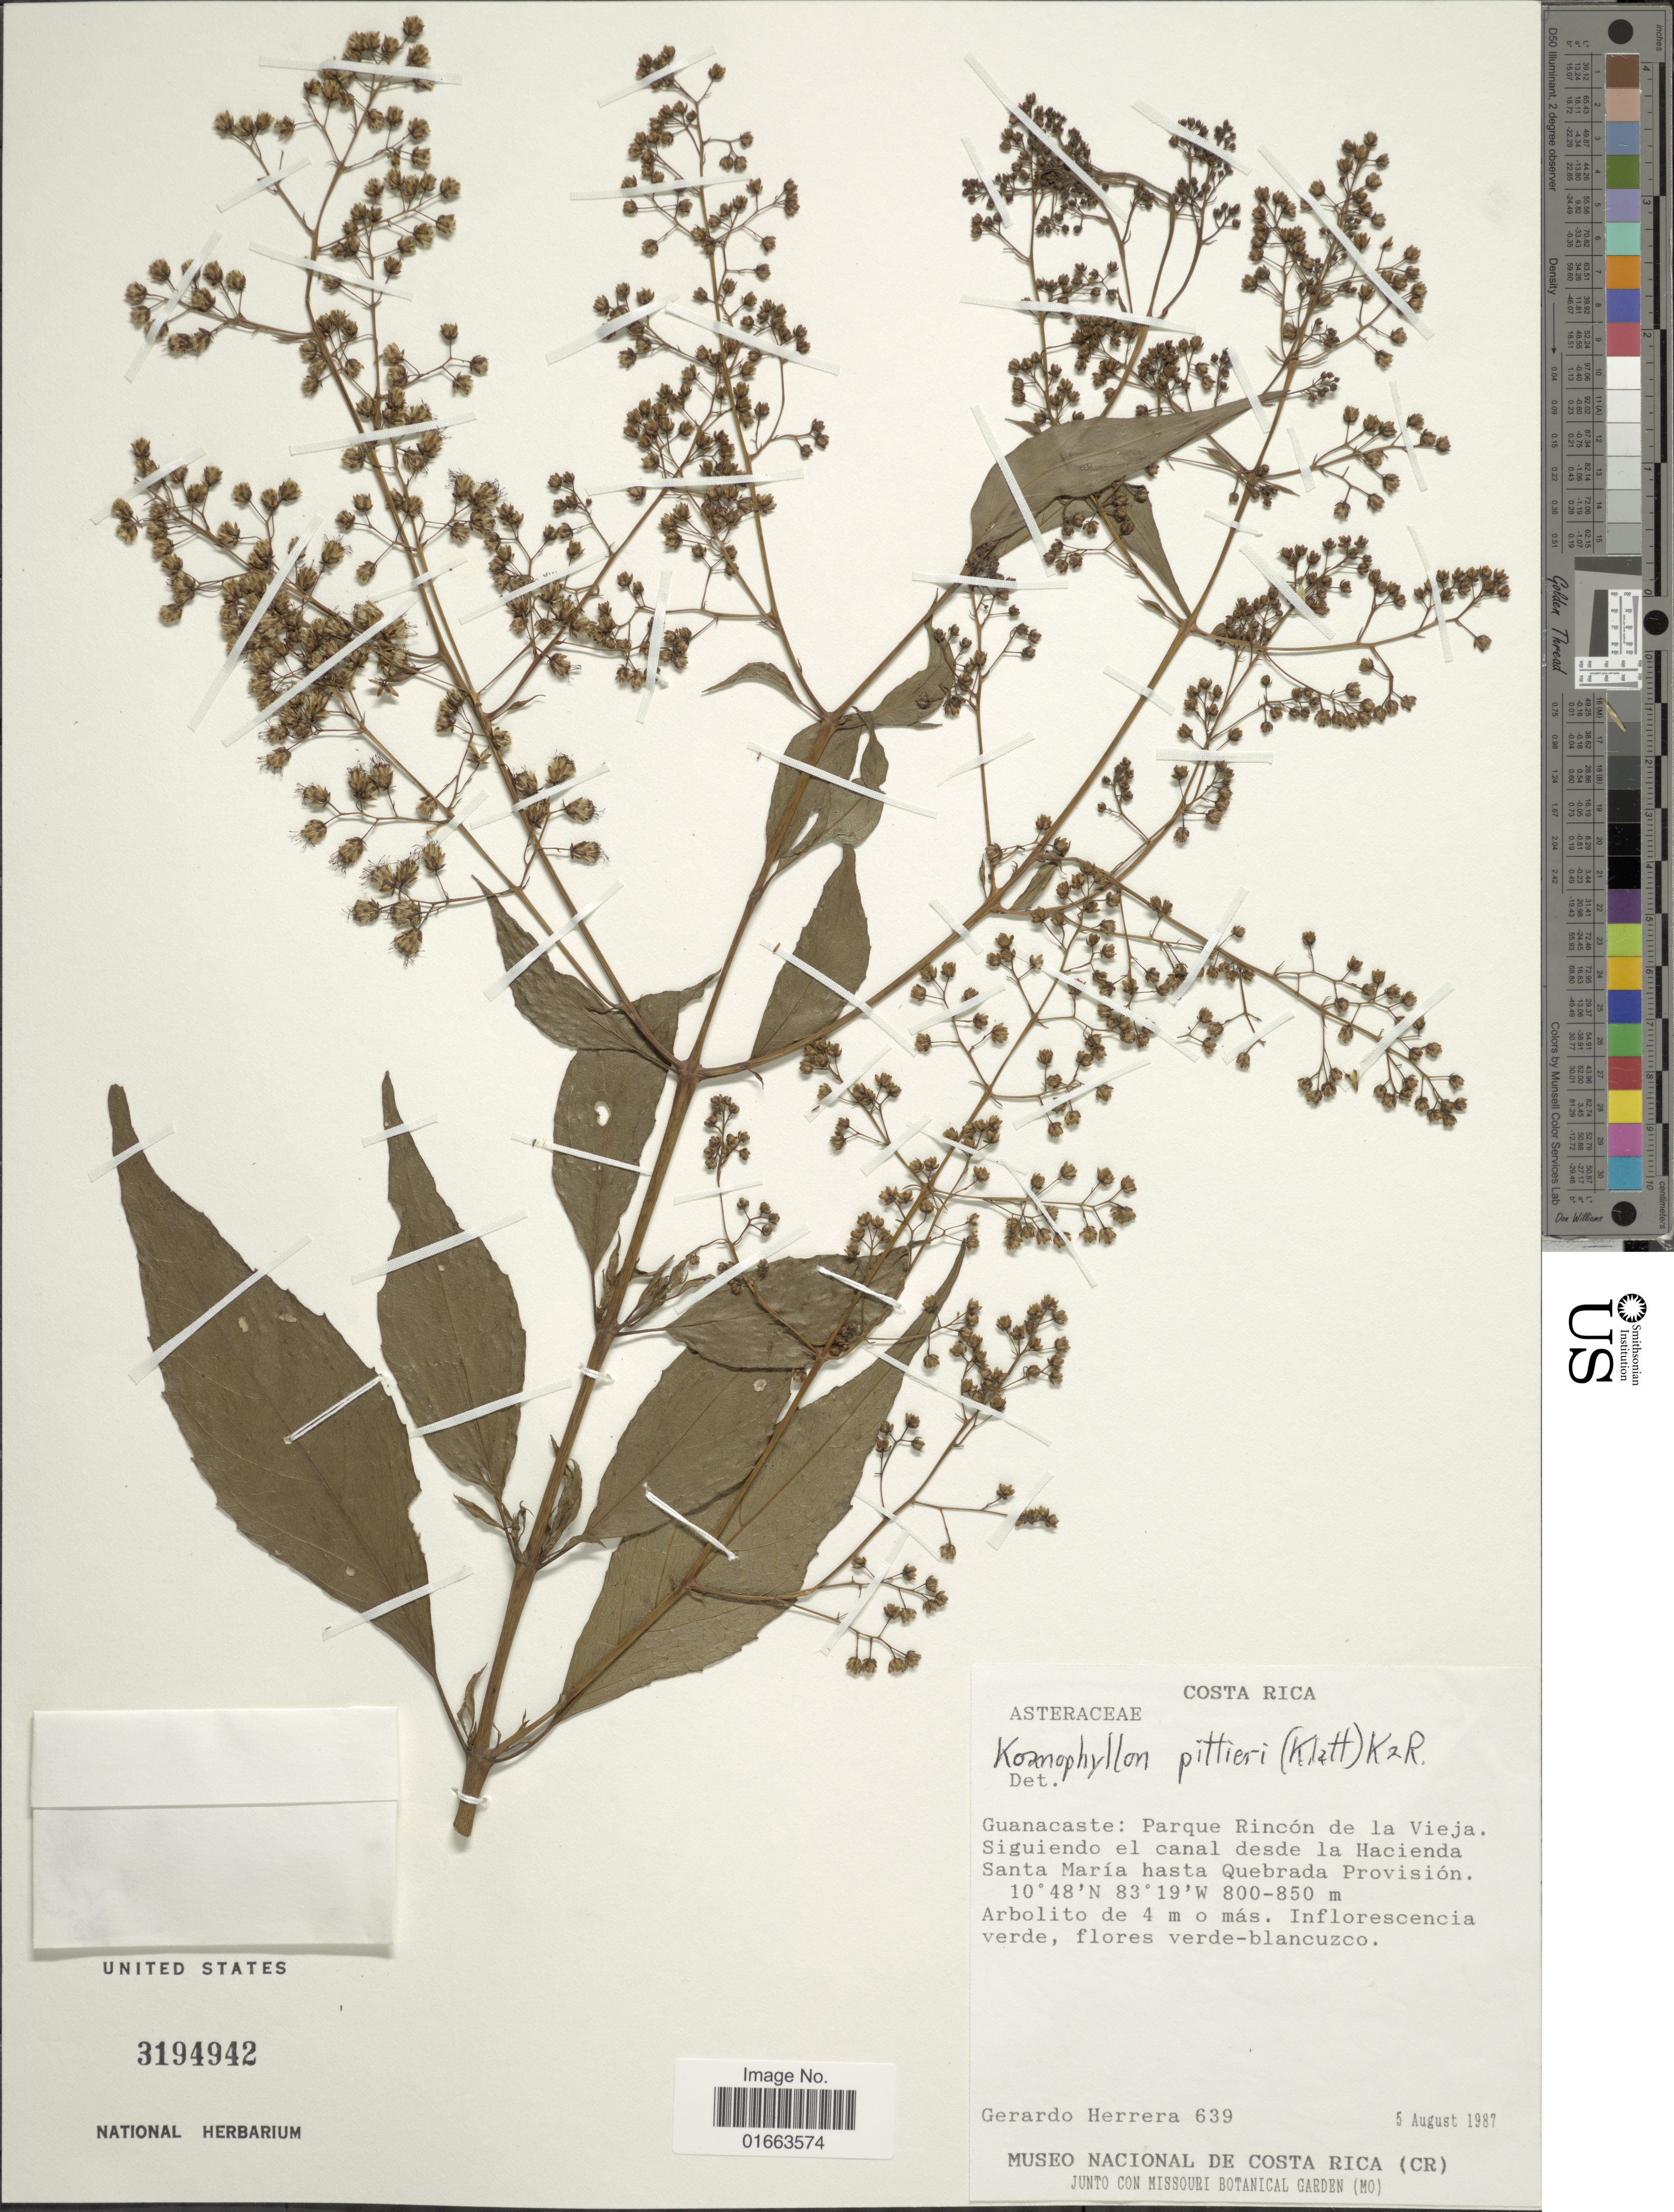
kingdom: Plantae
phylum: Tracheophyta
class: Magnoliopsida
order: Asterales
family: Asteraceae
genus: Koanophyllon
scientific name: Koanophyllon pittieri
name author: (Klatt) R.M. King & H. Rob.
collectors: G. Herrera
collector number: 639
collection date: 1987-08-05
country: Costa Rica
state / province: Guanacaste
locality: Parque Rincón de la Vieja, Siguiendo el canal desde la Hacienda Santa María hasta Quebrada Provisión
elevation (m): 800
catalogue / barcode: US 3194942